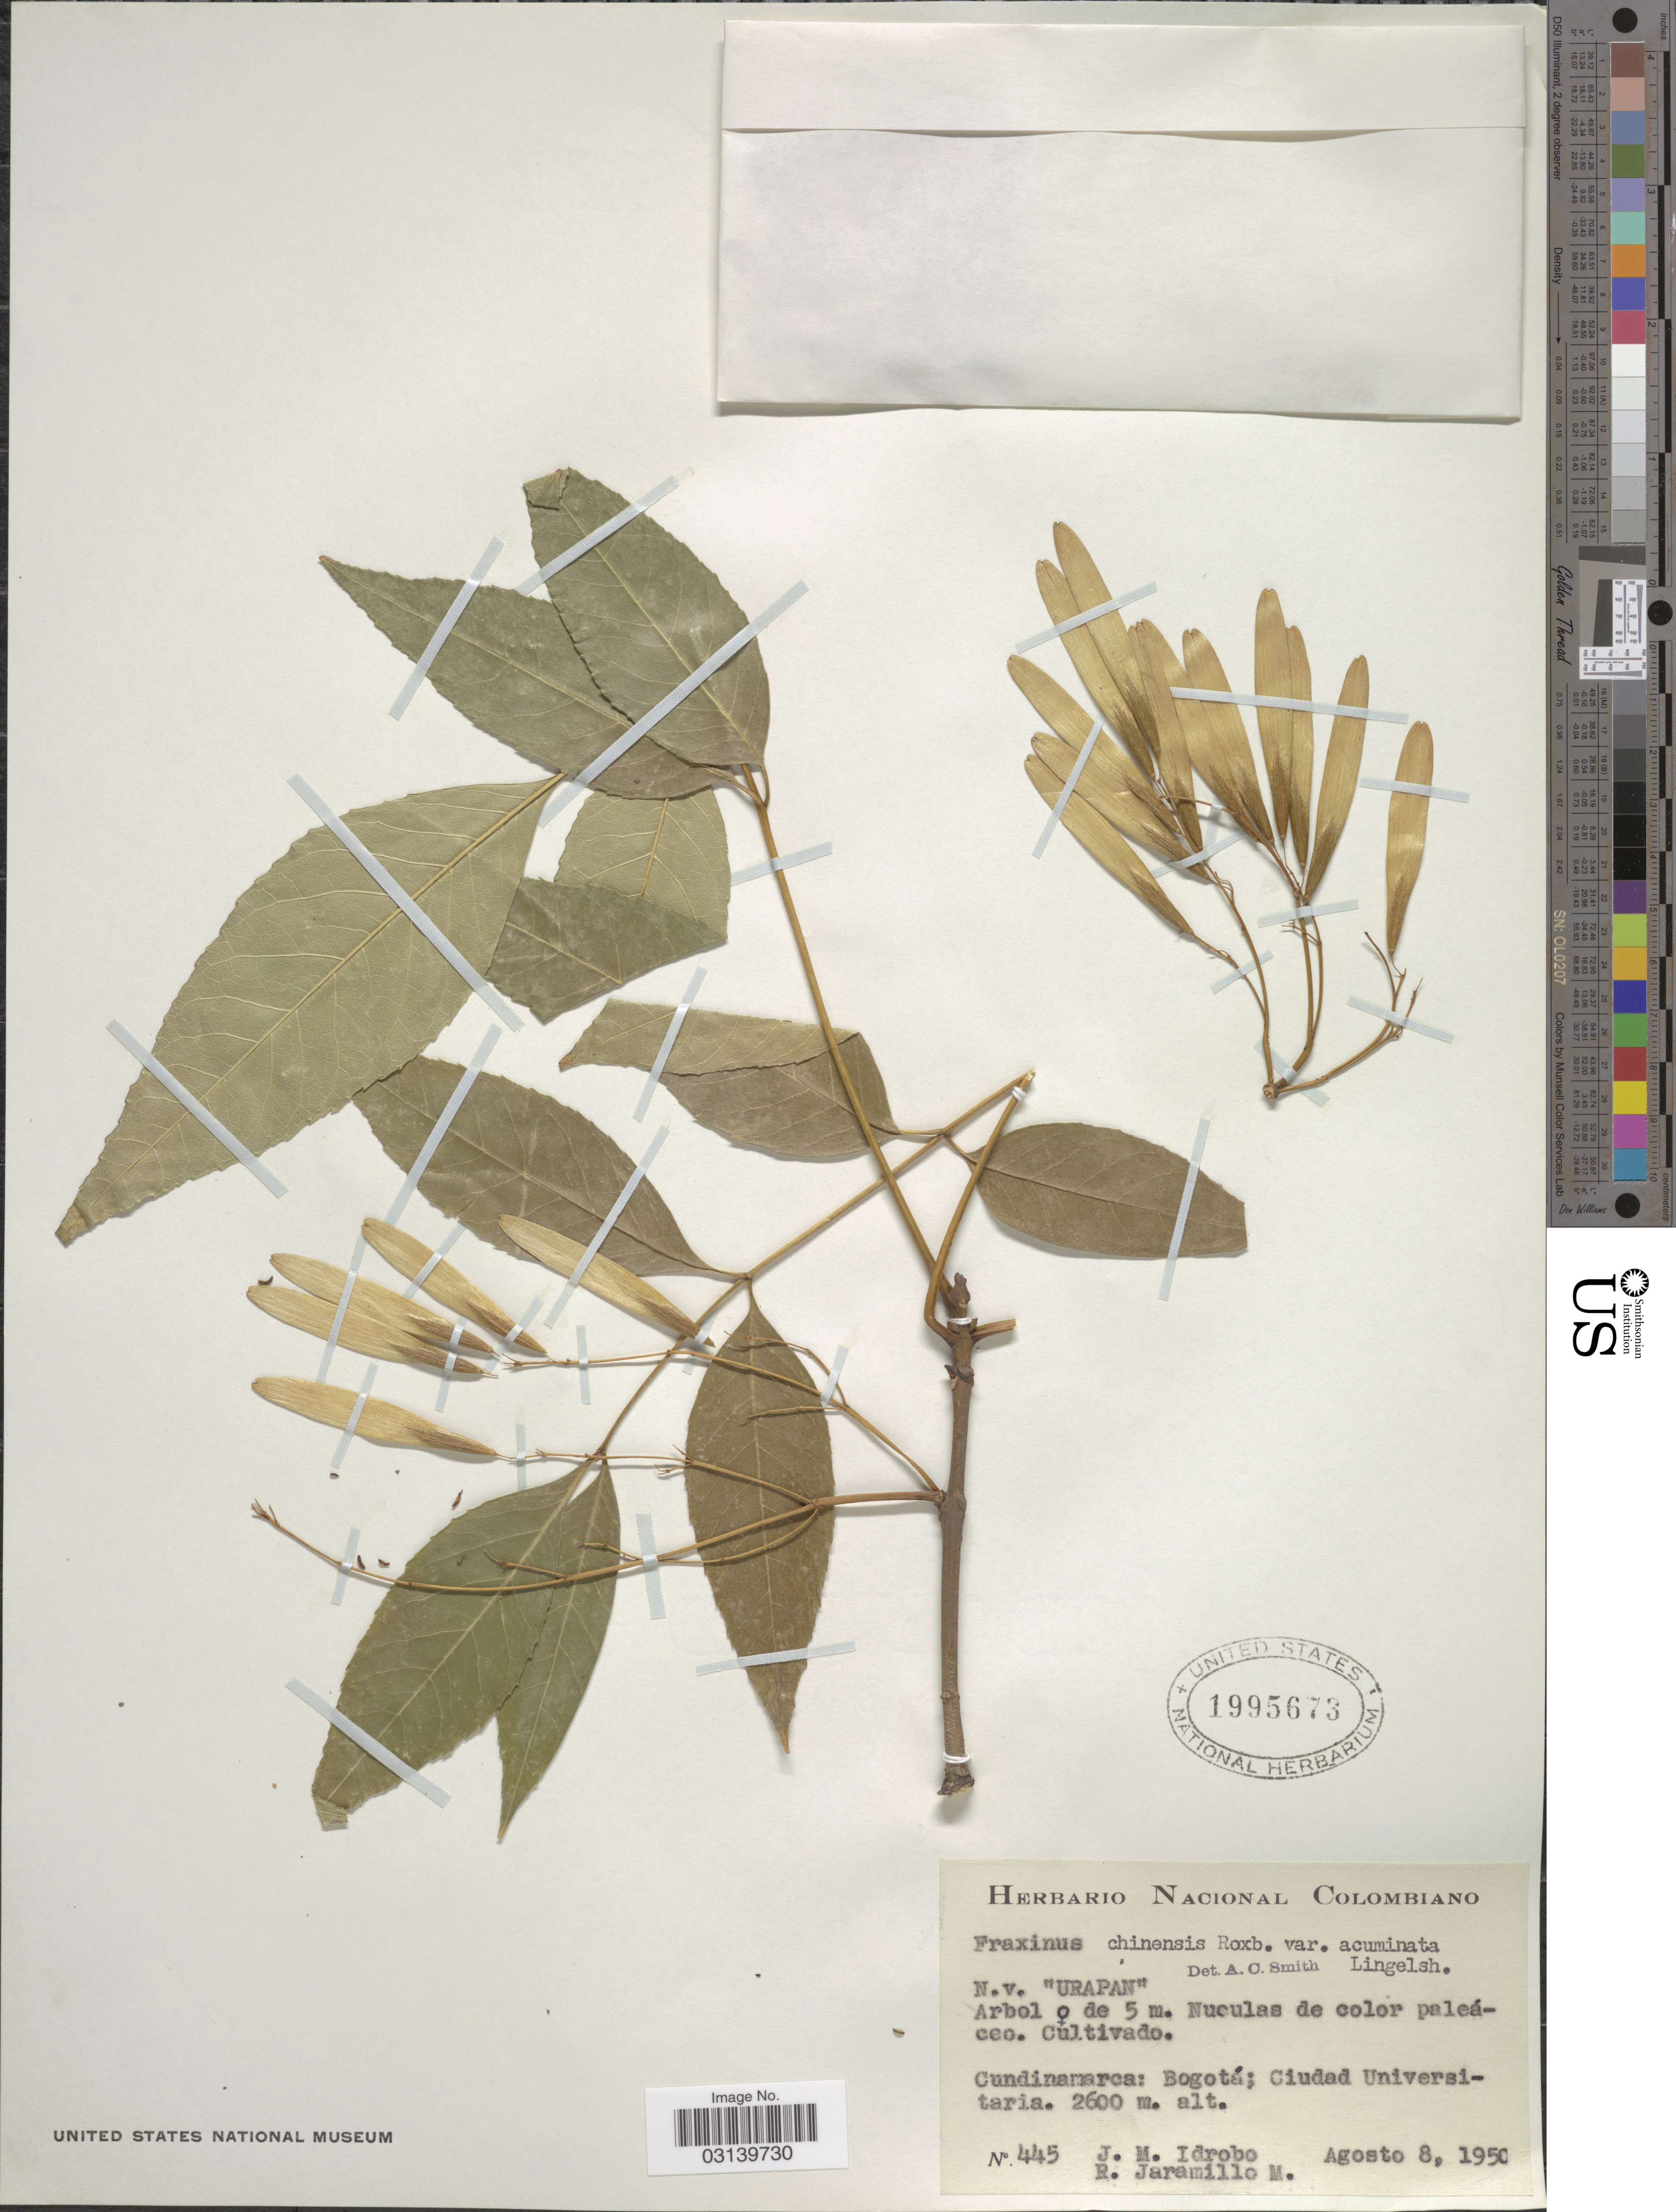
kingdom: Plantae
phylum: Tracheophyta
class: Magnoliopsida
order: Lamiales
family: Oleaceae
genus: Fraxinus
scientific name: Fraxinus chinensis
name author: Roxb.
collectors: J. M. Idrobo & R. Jaramillo M.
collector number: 445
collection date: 1950-08-08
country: Colombia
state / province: Cundinamarca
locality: Bogotá; Ciudad Universitaria.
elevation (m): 2600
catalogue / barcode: US 1995673